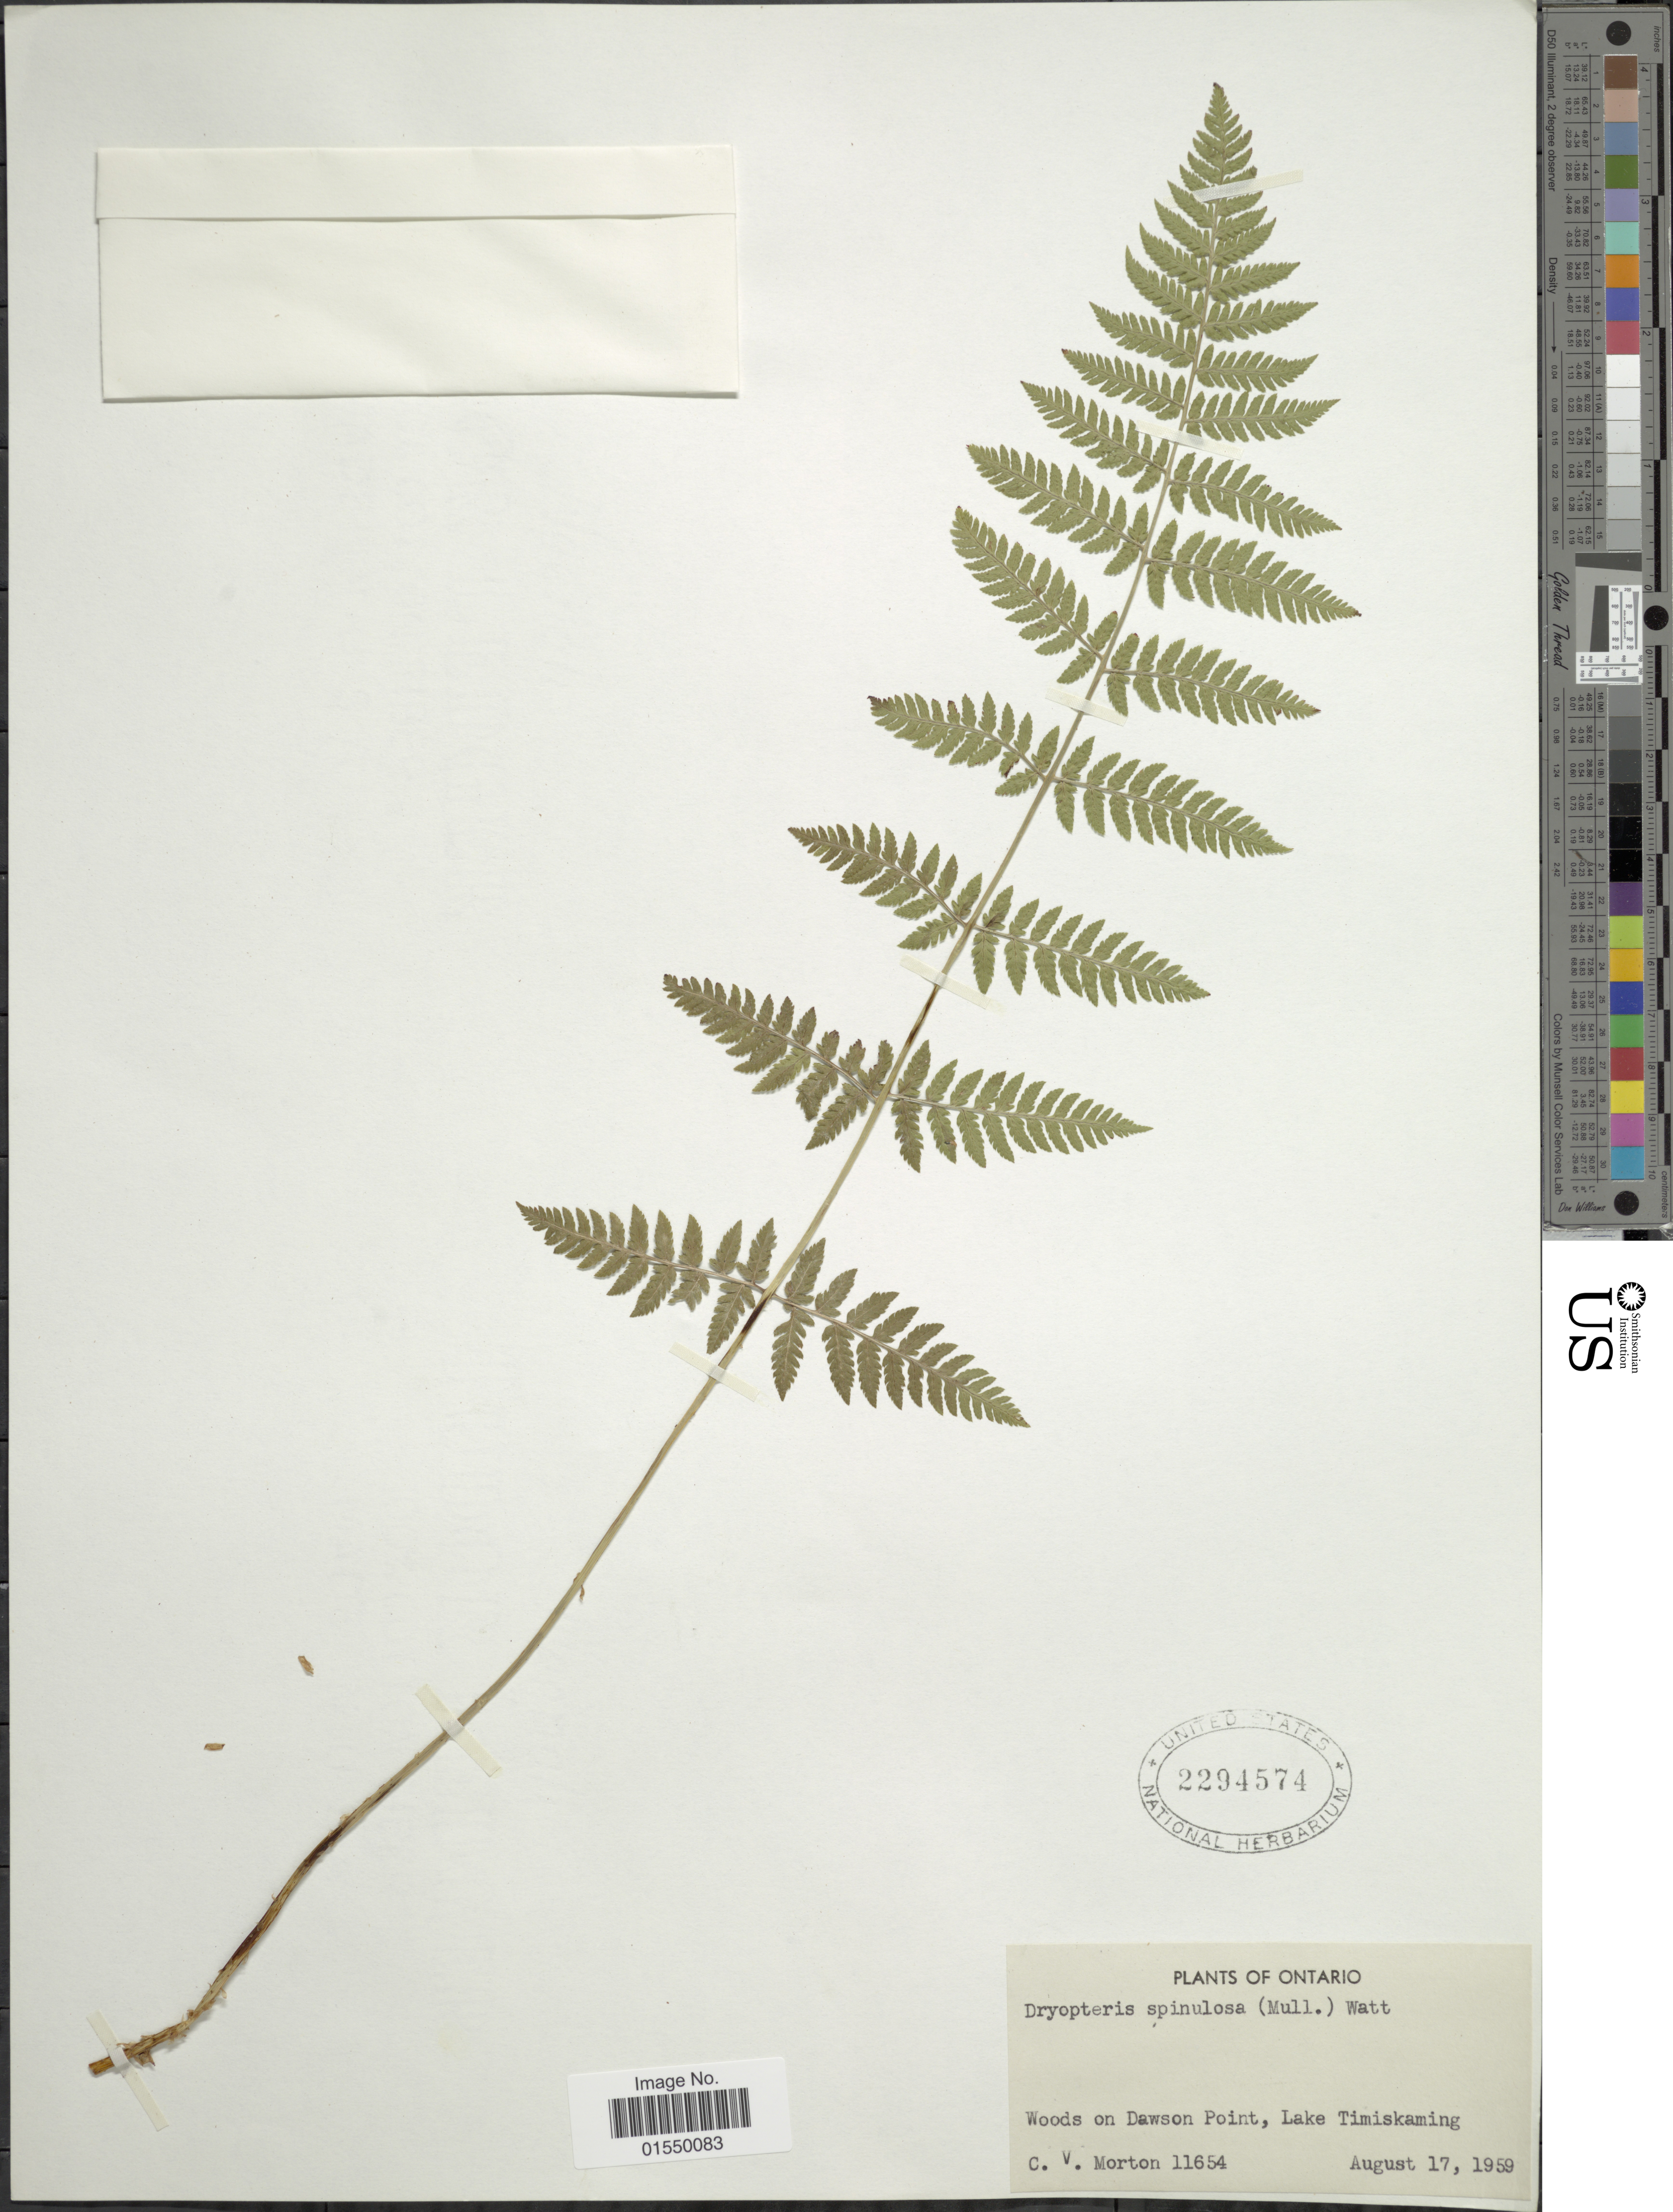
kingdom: Plantae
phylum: Tracheophyta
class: Polypodiopsida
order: Polypodiales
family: Dryopteridaceae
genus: Dryopteris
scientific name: Dryopteris carthusiana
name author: (Villars) H.P. Fuchs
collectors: C. V. Morton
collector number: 11654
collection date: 1959-08-17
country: Canada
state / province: Ontario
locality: Woods on Dawson Point, Lake Timiskaming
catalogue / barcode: US 2294574